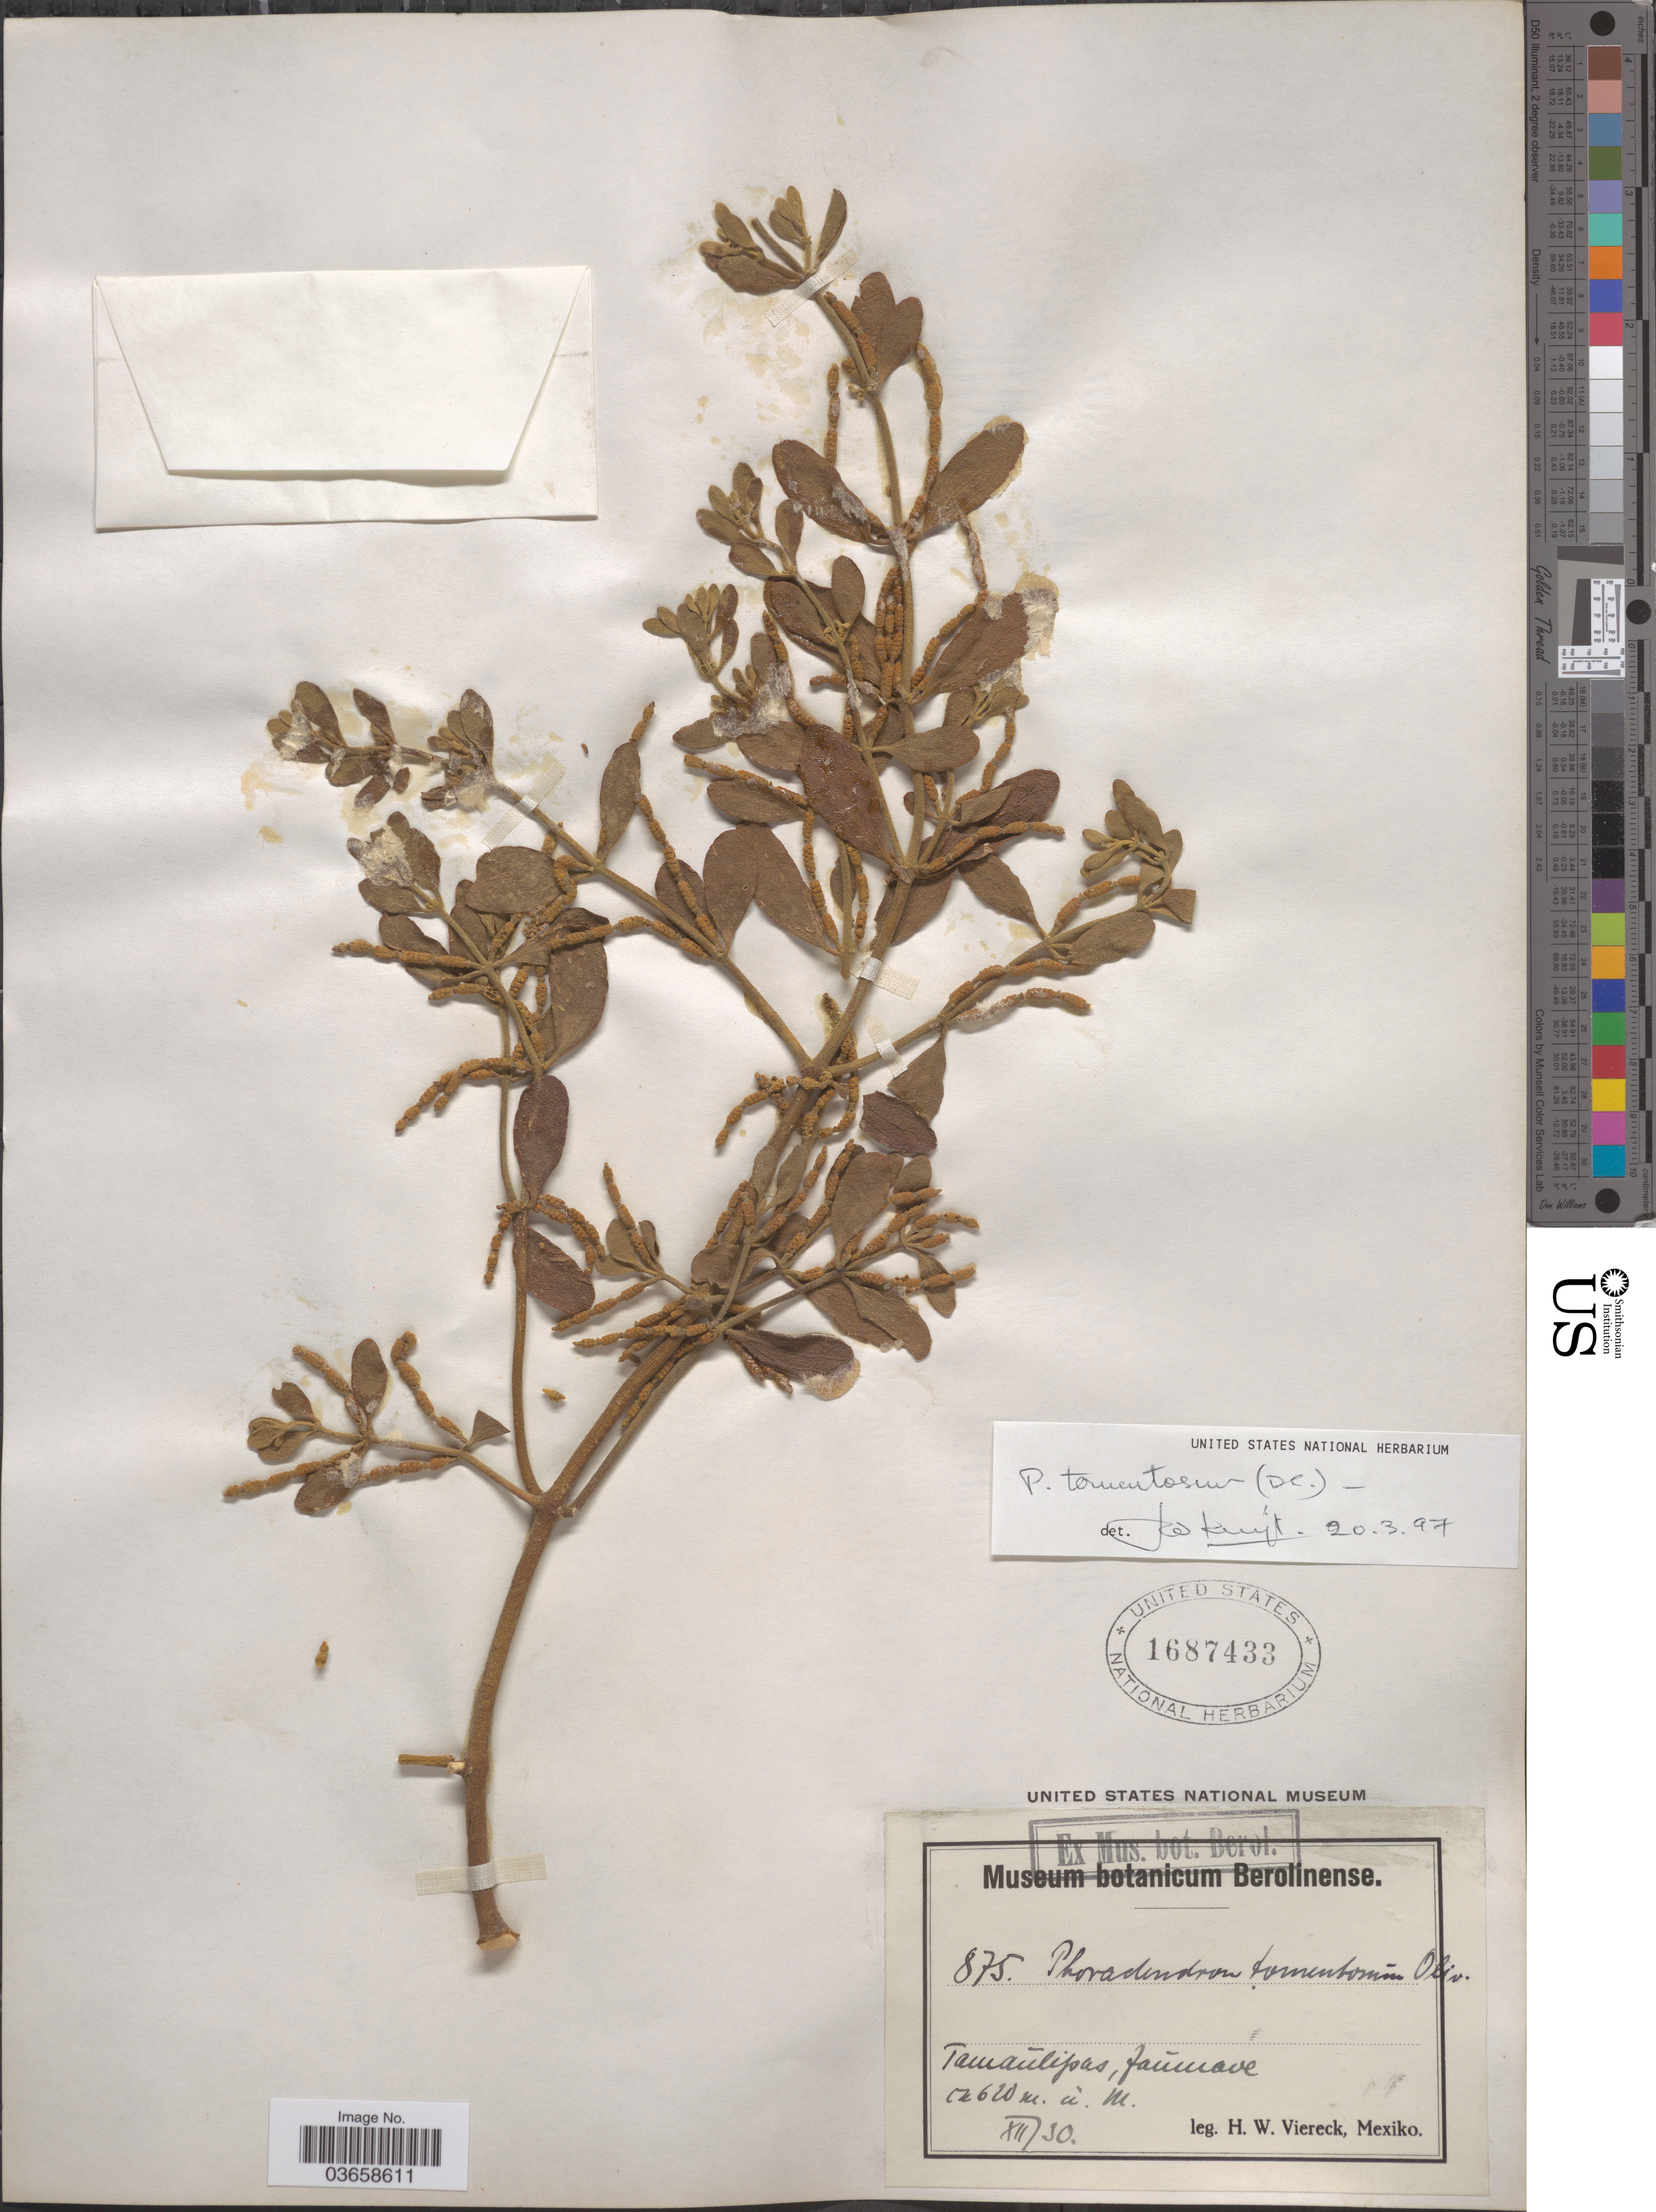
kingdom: Plantae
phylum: Tracheophyta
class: Magnoliopsida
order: Santalales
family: Viscaceae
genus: Phoradendron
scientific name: Phoradendron tomentosum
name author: DC.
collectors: H. W. Viereck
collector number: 875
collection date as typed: Transcribed d/m/y: /12/30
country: Mexico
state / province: Tamaulipas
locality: Jaumave.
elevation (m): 620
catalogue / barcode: US 1687433